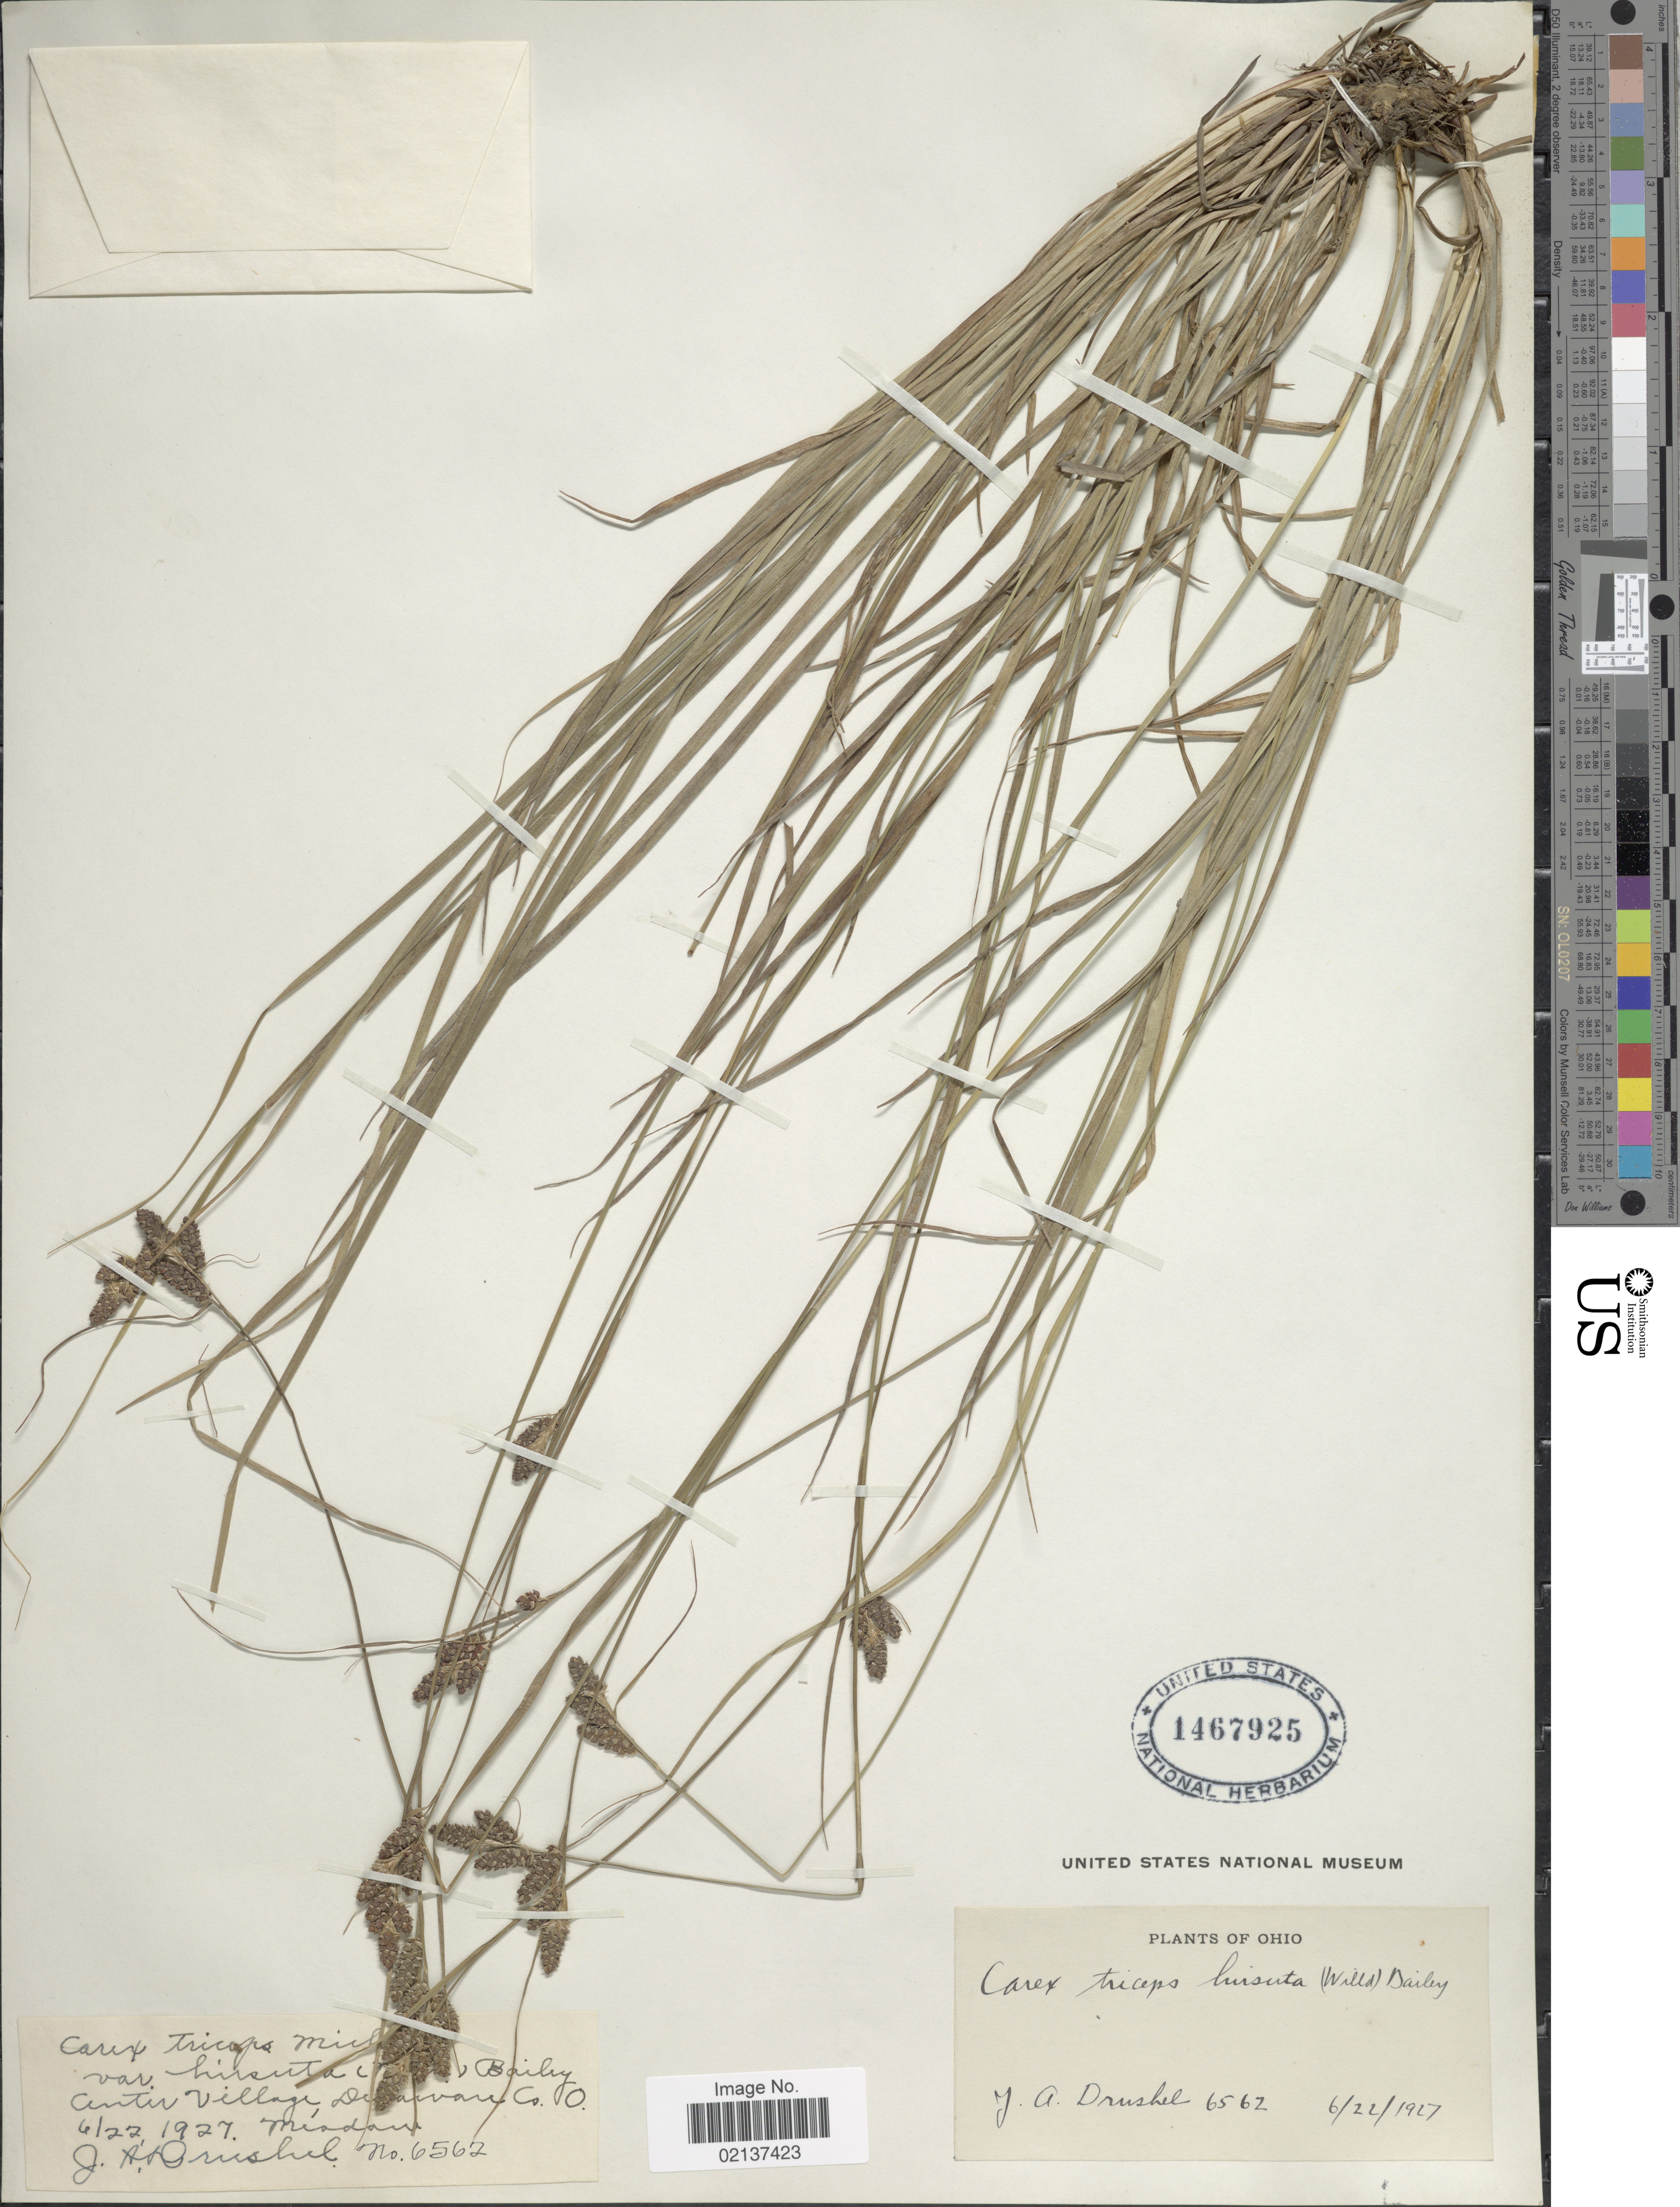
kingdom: Plantae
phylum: Tracheophyta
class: Liliopsida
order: Poales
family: Cyperaceae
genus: Carex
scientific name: Carex hirsutella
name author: Mack.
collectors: J. A. Drushel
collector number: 6562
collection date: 1927-06-22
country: United States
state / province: Ohio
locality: Center Village, Delaware Co, O.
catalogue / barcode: US 1467925